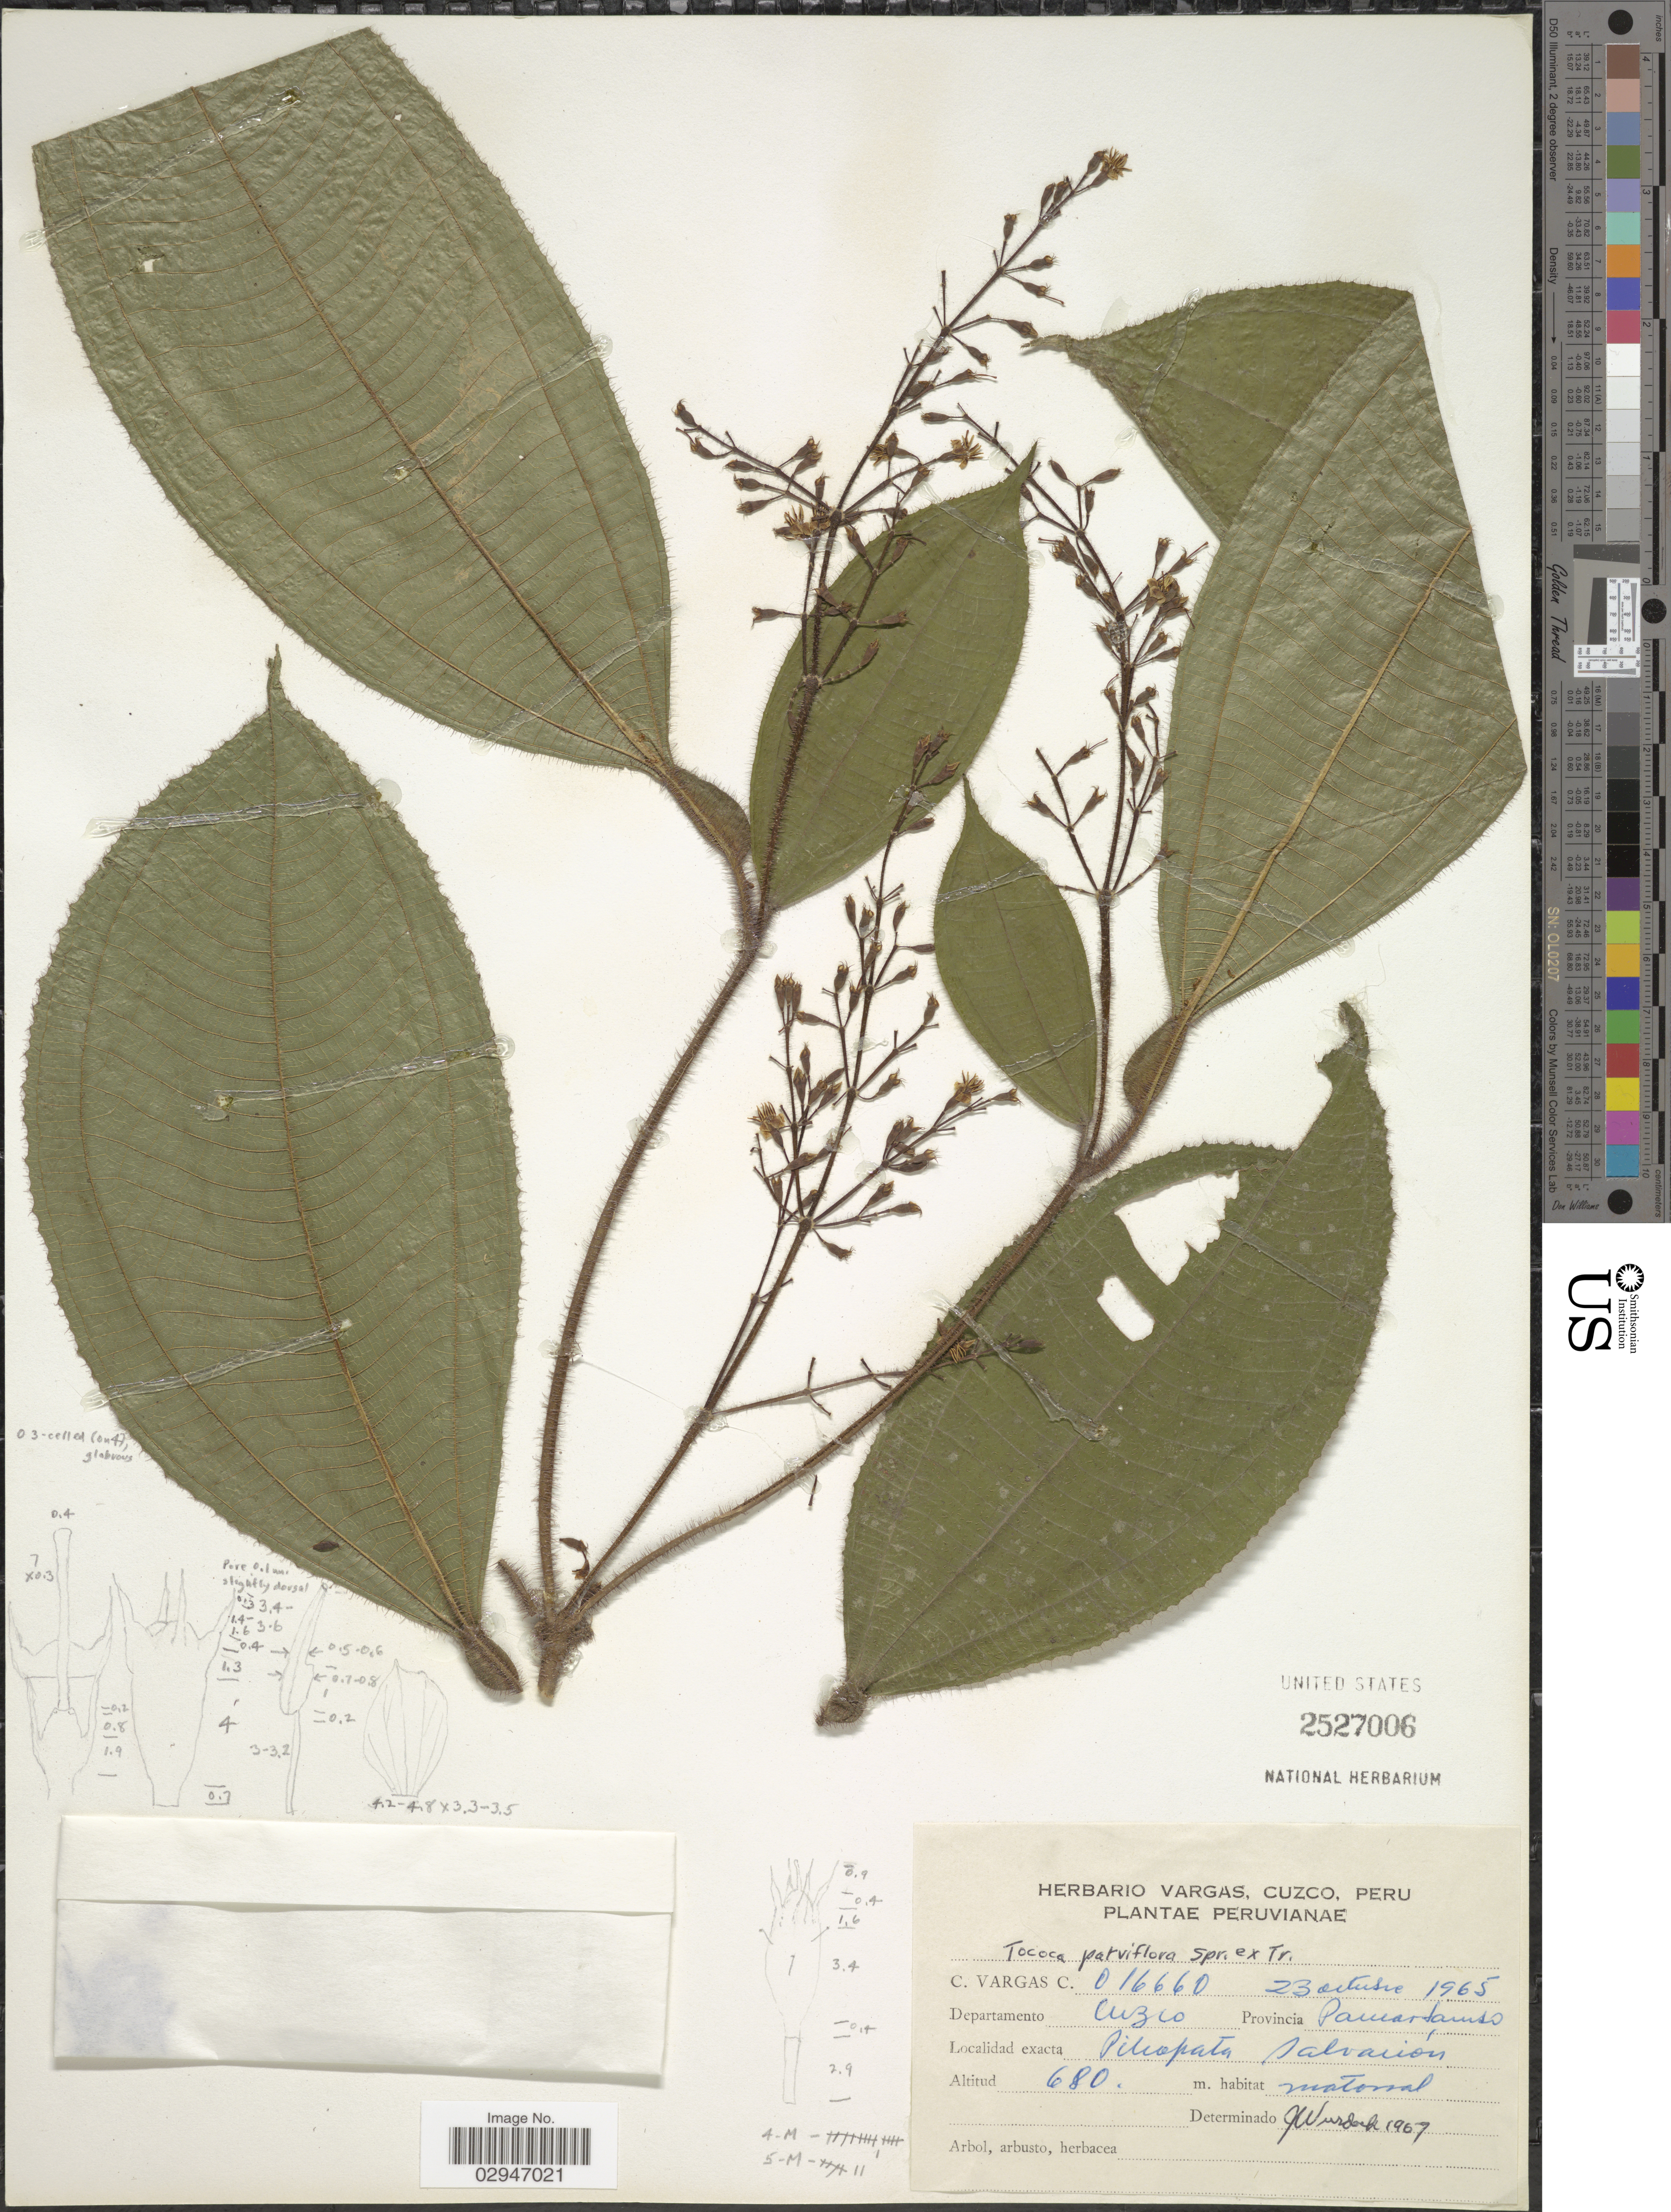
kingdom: Plantae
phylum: Tracheophyta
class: Magnoliopsida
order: Myrtales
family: Melastomataceae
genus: Tococa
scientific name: Tococa parviflora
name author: Spruce ex Triana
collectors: C. Vargas Calderón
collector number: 016660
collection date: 1965-10-23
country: Peru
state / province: Cusco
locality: Departamento Cuzco. Provincia Paucartambo. Pilcopata Salvación.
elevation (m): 680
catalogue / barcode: US 2527006